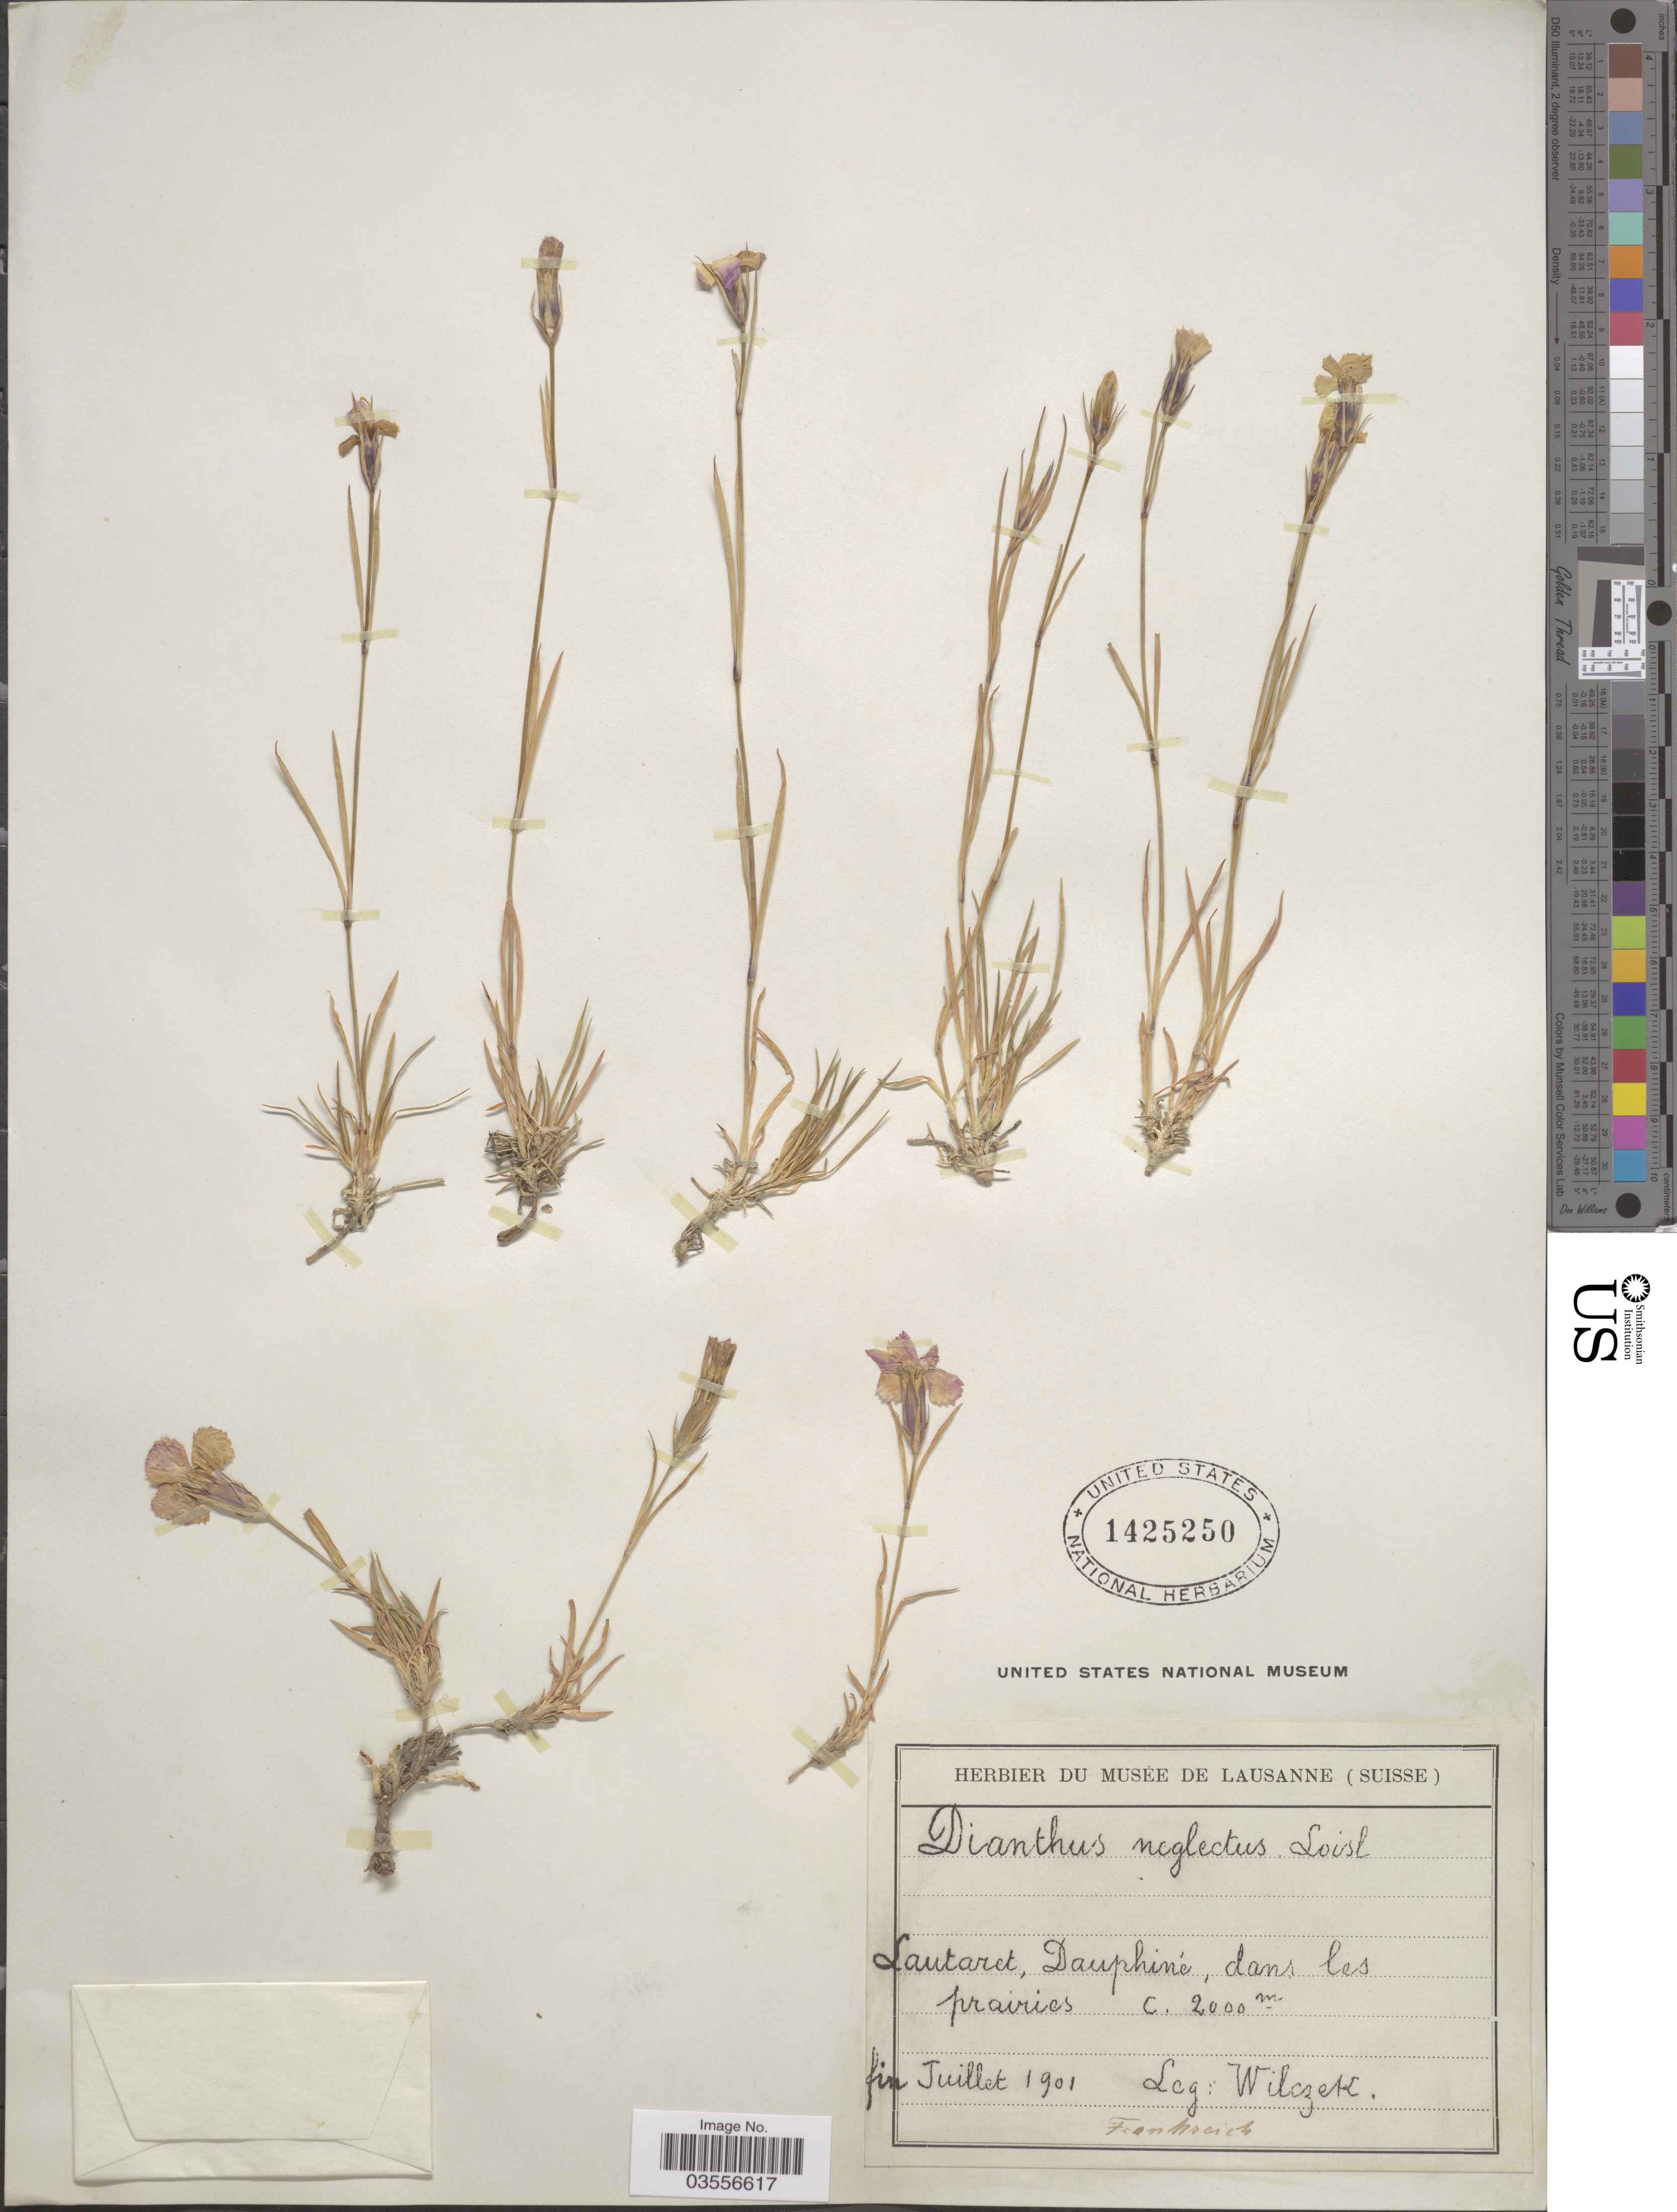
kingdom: Plantae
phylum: Tracheophyta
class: Magnoliopsida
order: Caryophyllales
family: Caryophyllaceae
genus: Dianthus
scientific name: Dianthus neglectus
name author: Loisel.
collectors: Wilczek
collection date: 1901-07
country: Switzerland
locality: Lautaret, Dauphiné, dans les prairies.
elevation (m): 2000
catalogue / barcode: US 1425250